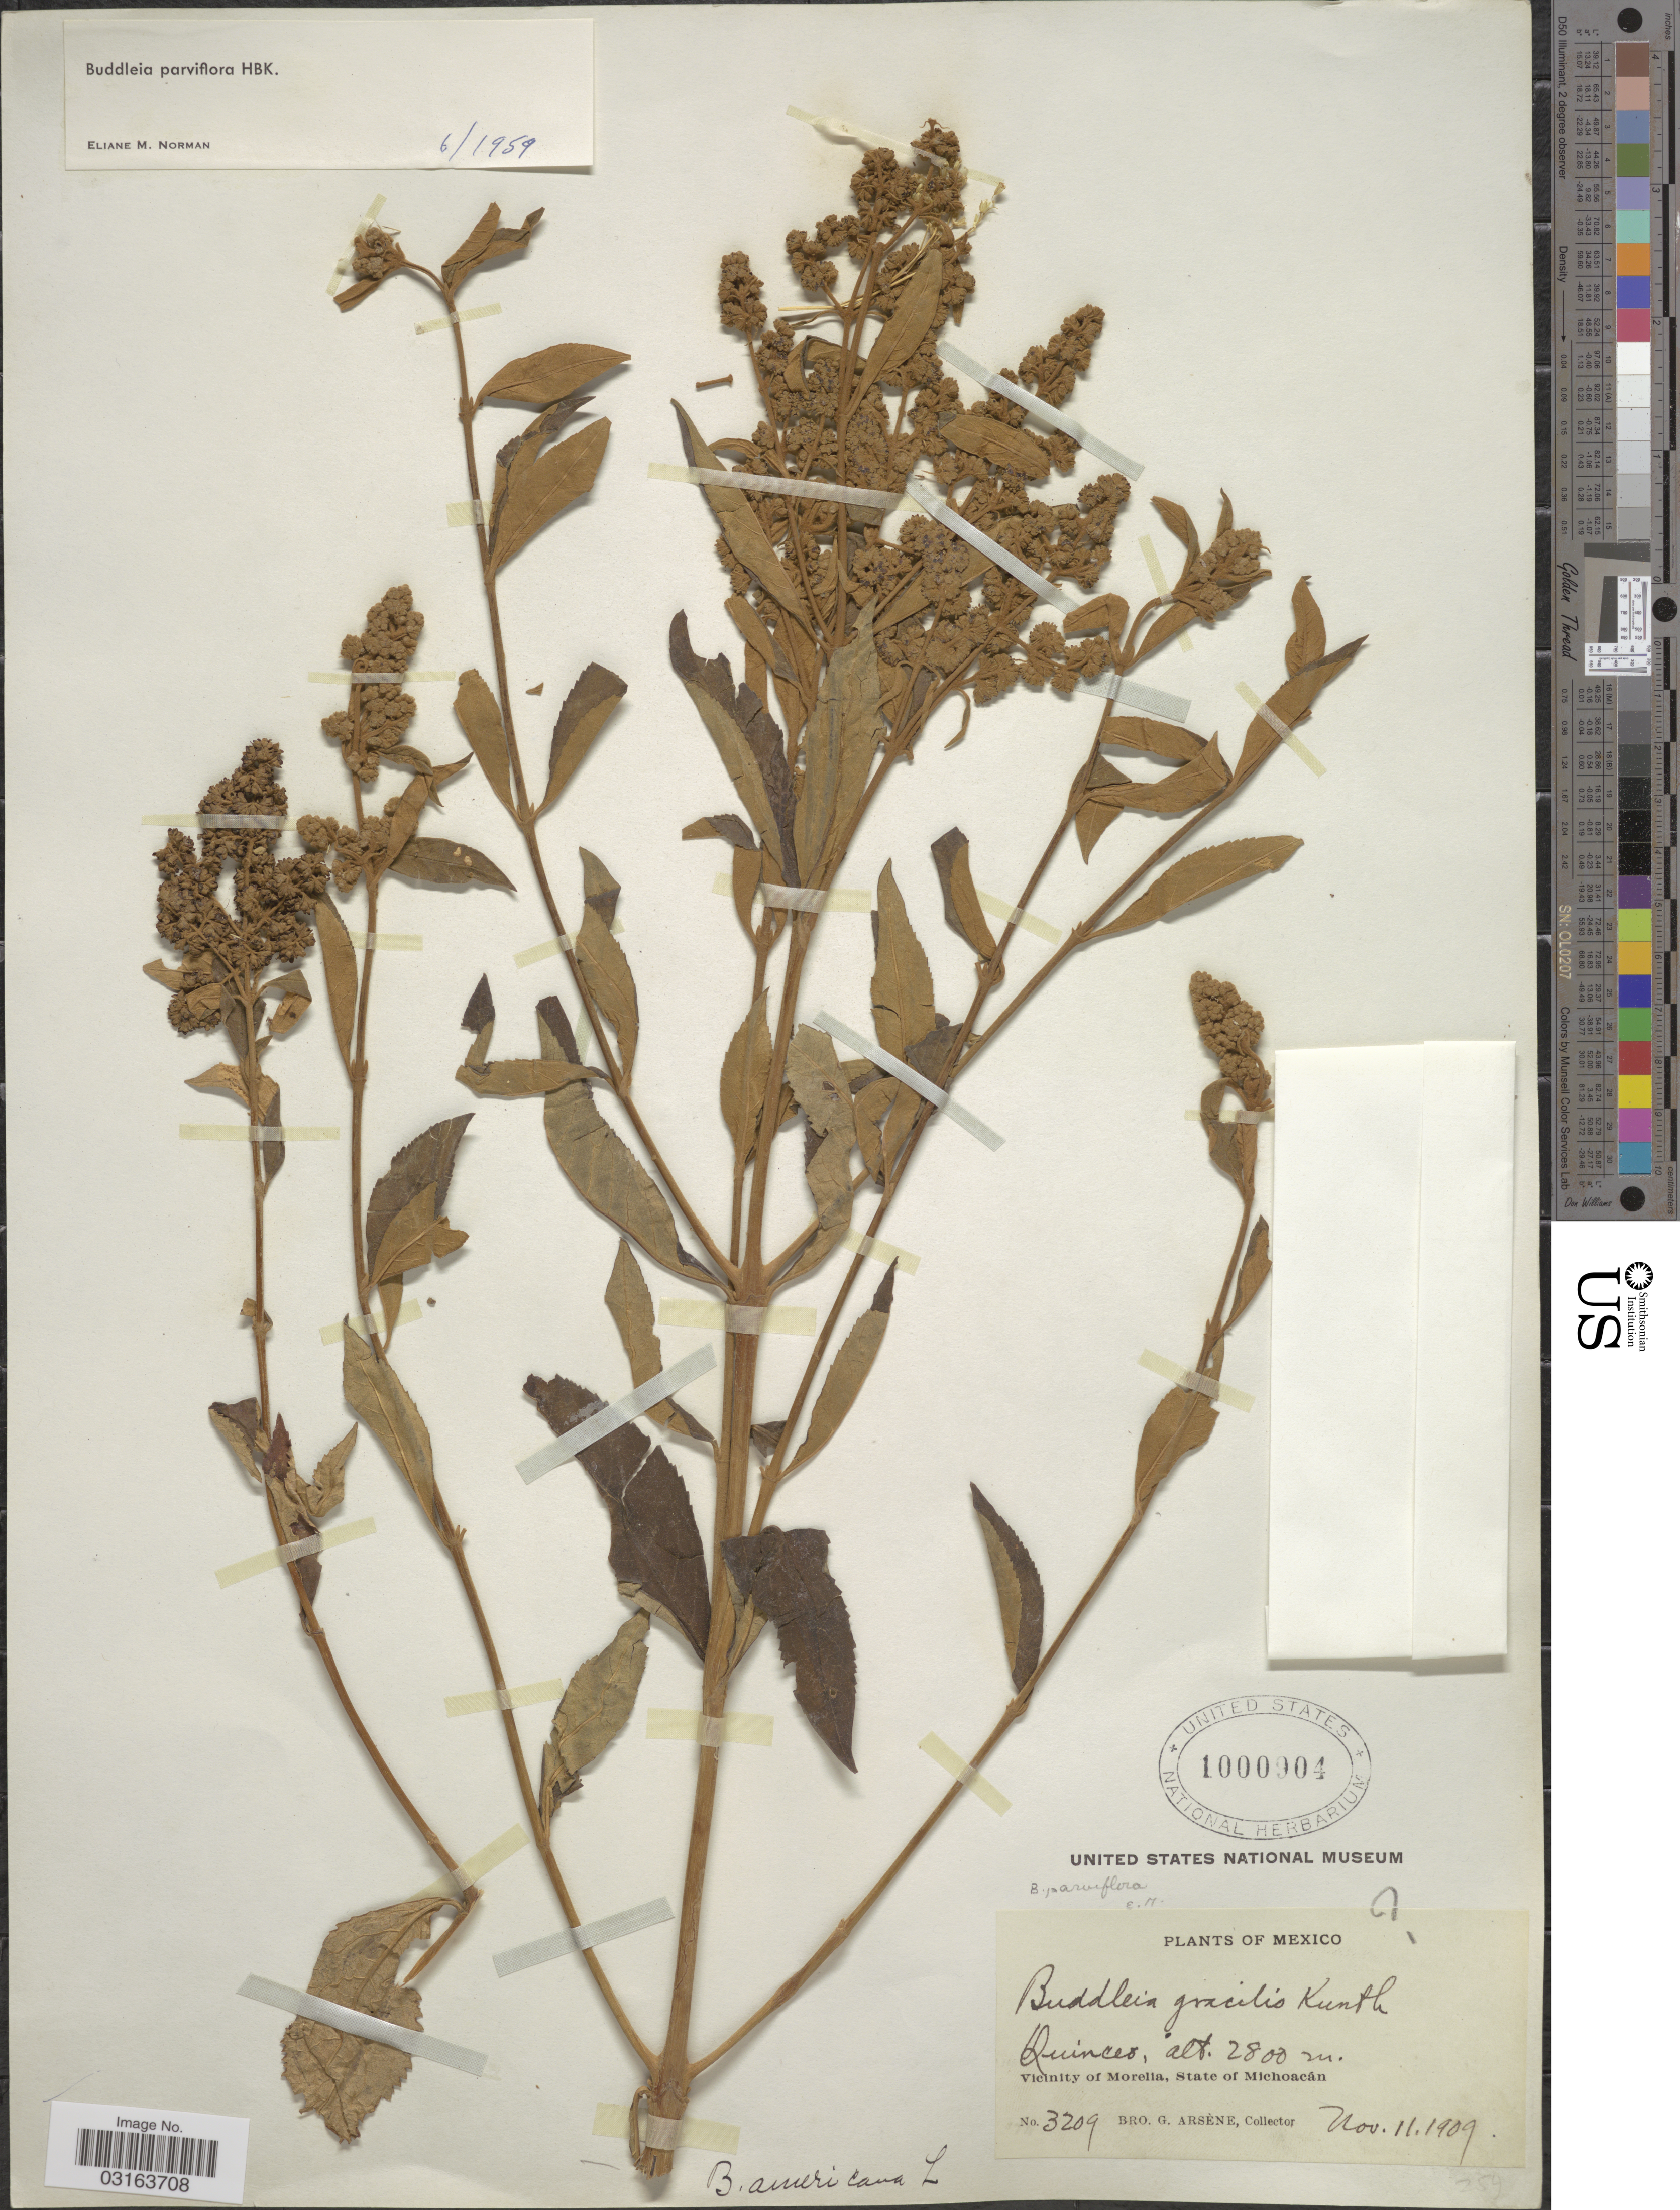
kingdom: Plantae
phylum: Tracheophyta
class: Magnoliopsida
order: Lamiales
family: Scrophulariaceae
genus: Buddleja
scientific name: Buddleja parviflora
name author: Kunth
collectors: Bro. G. Arsène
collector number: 3209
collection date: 1909-11-11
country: Mexico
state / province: Michoacán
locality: Quinceo. Vicinity of Morelia.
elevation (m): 2800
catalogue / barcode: US 1000904